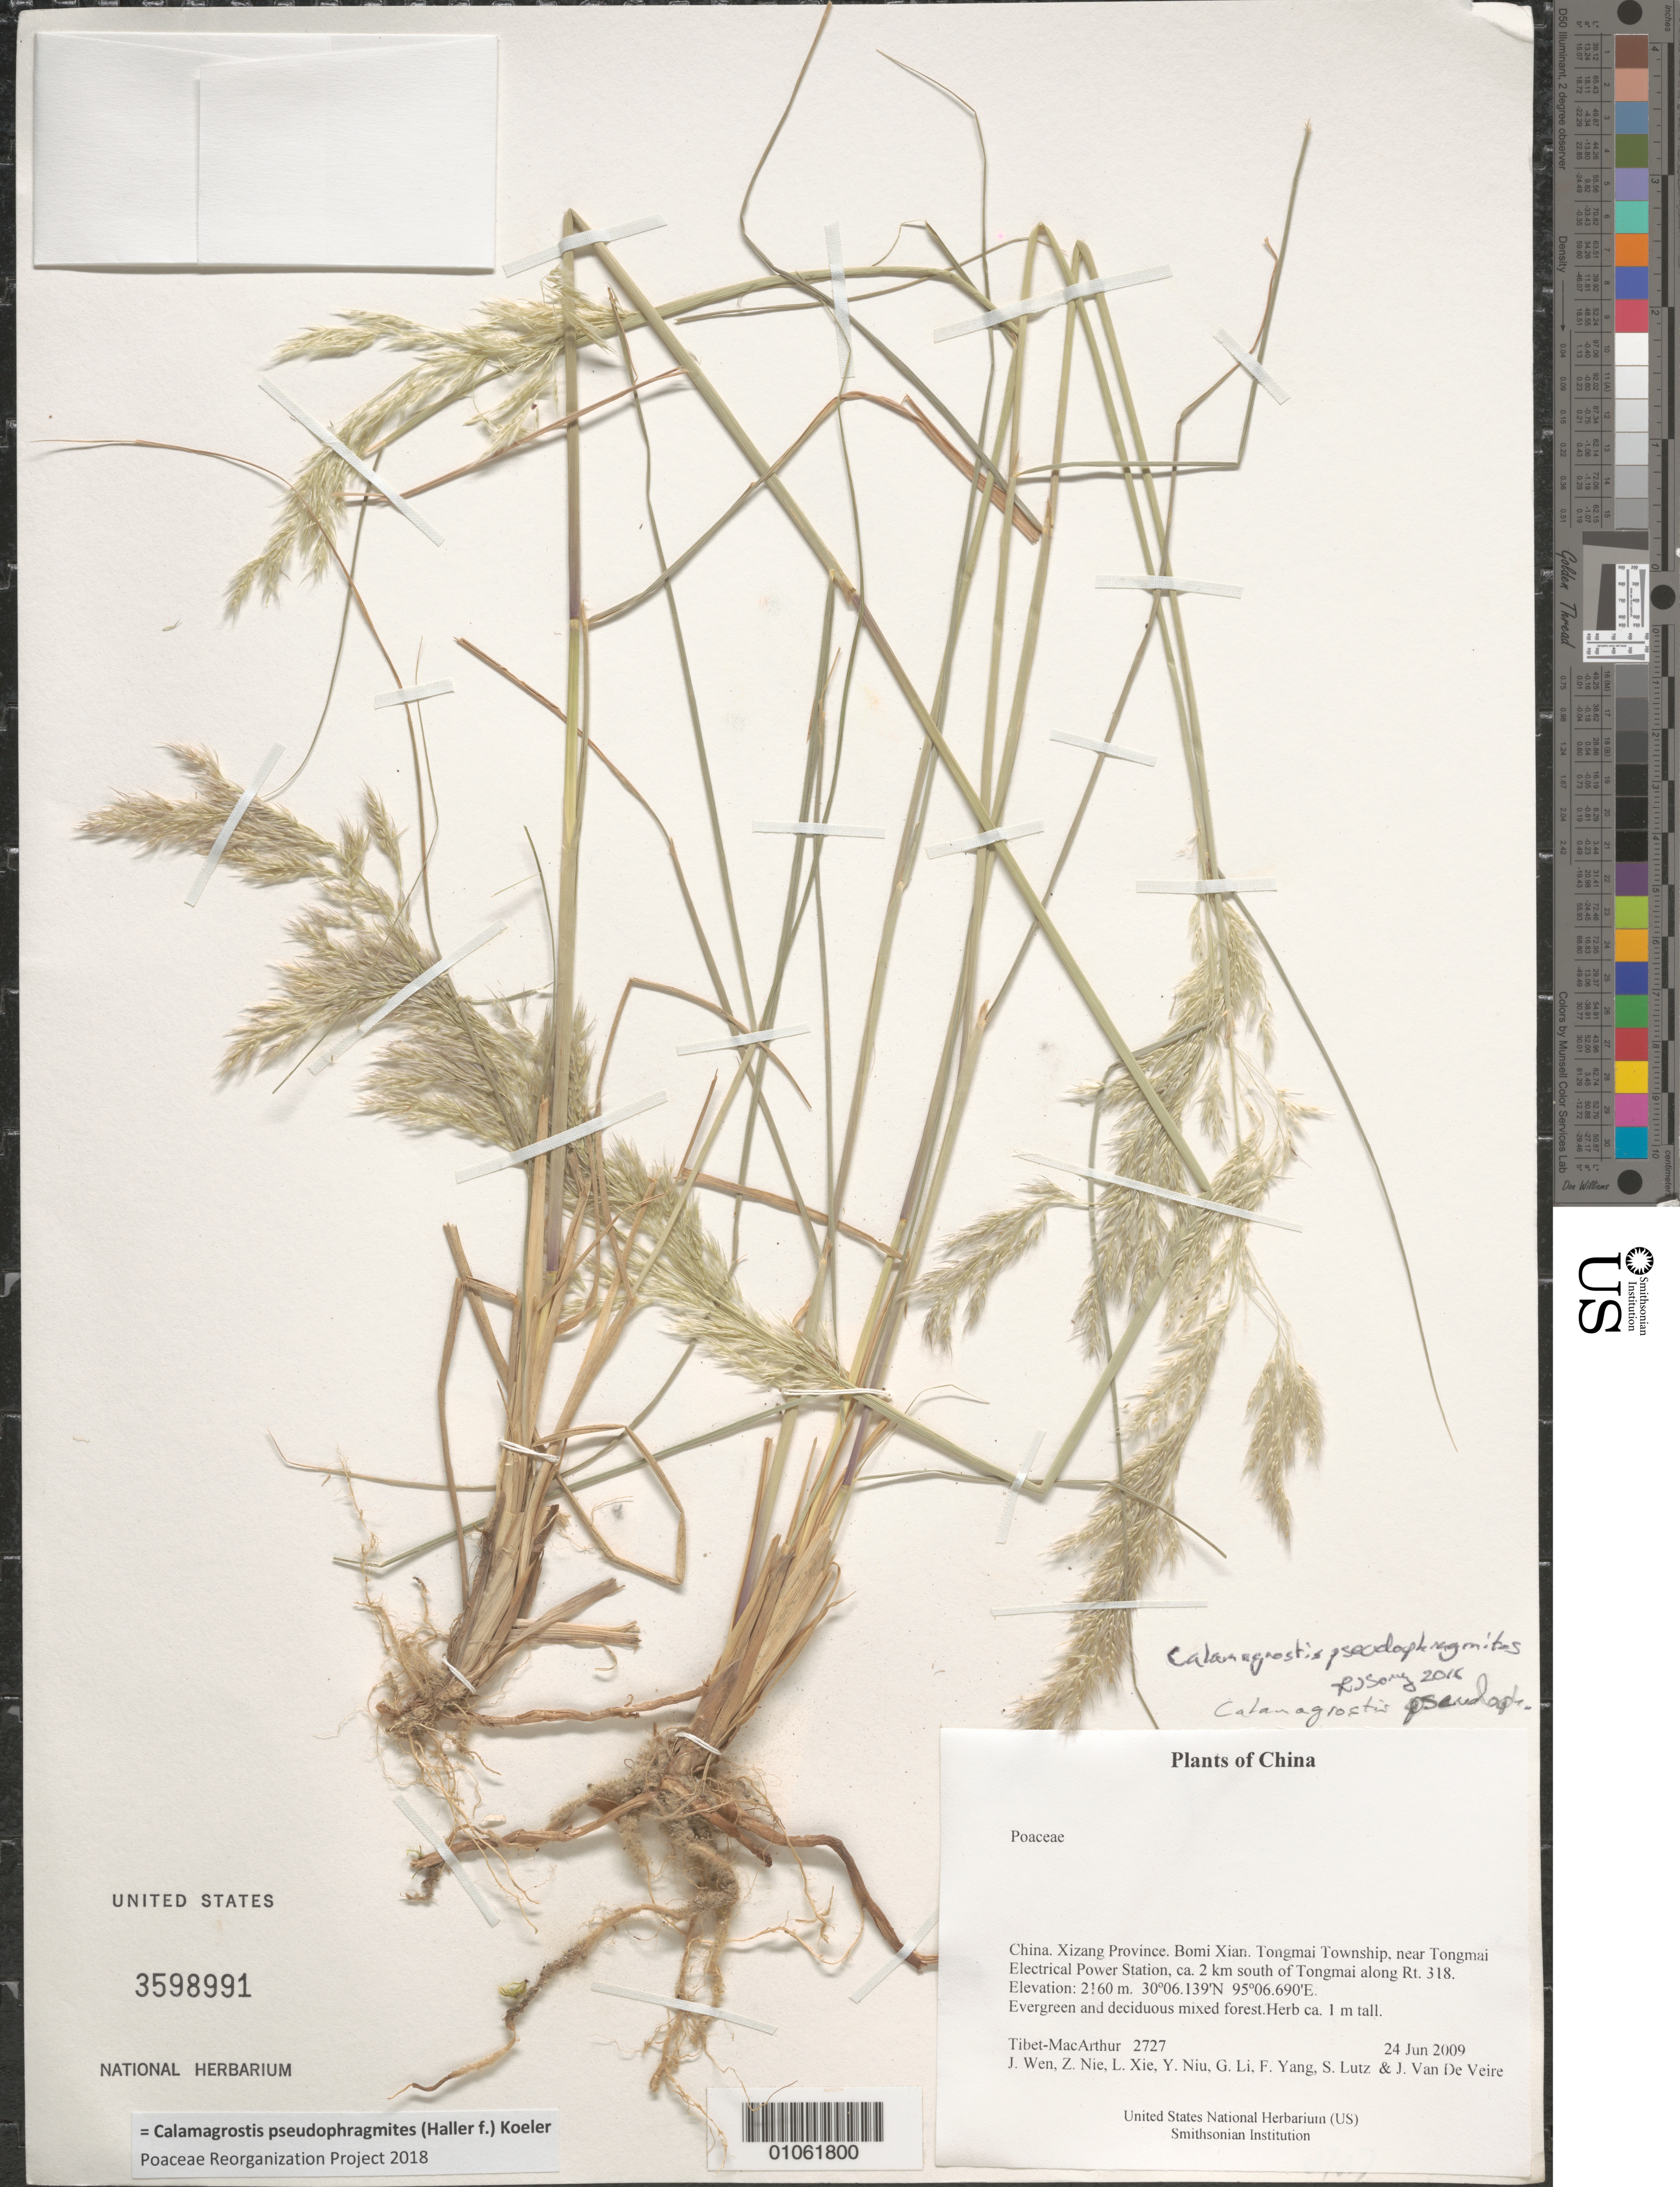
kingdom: Plantae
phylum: Tracheophyta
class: Liliopsida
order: Poales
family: Poaceae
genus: Calamagrostis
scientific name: Calamagrostis pseudophragmites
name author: (Haller f.) Koeler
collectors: Tibet-MacArthur, J. Wen, Z. Nie, L. Xie, Y. Niu, G. Li, F. Yang, S. Lutz & J. Van De Veire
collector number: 2727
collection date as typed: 24 Jun 2009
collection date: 2009-06-24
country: China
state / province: Xizang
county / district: Bomi Xian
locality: Tongmai Township, near Tongmai Electrical Power Station, ca. 2 km south of Tongmai along Rt. 318.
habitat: Evergreen and deciduous mixed forest.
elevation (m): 2160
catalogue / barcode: US 3598991